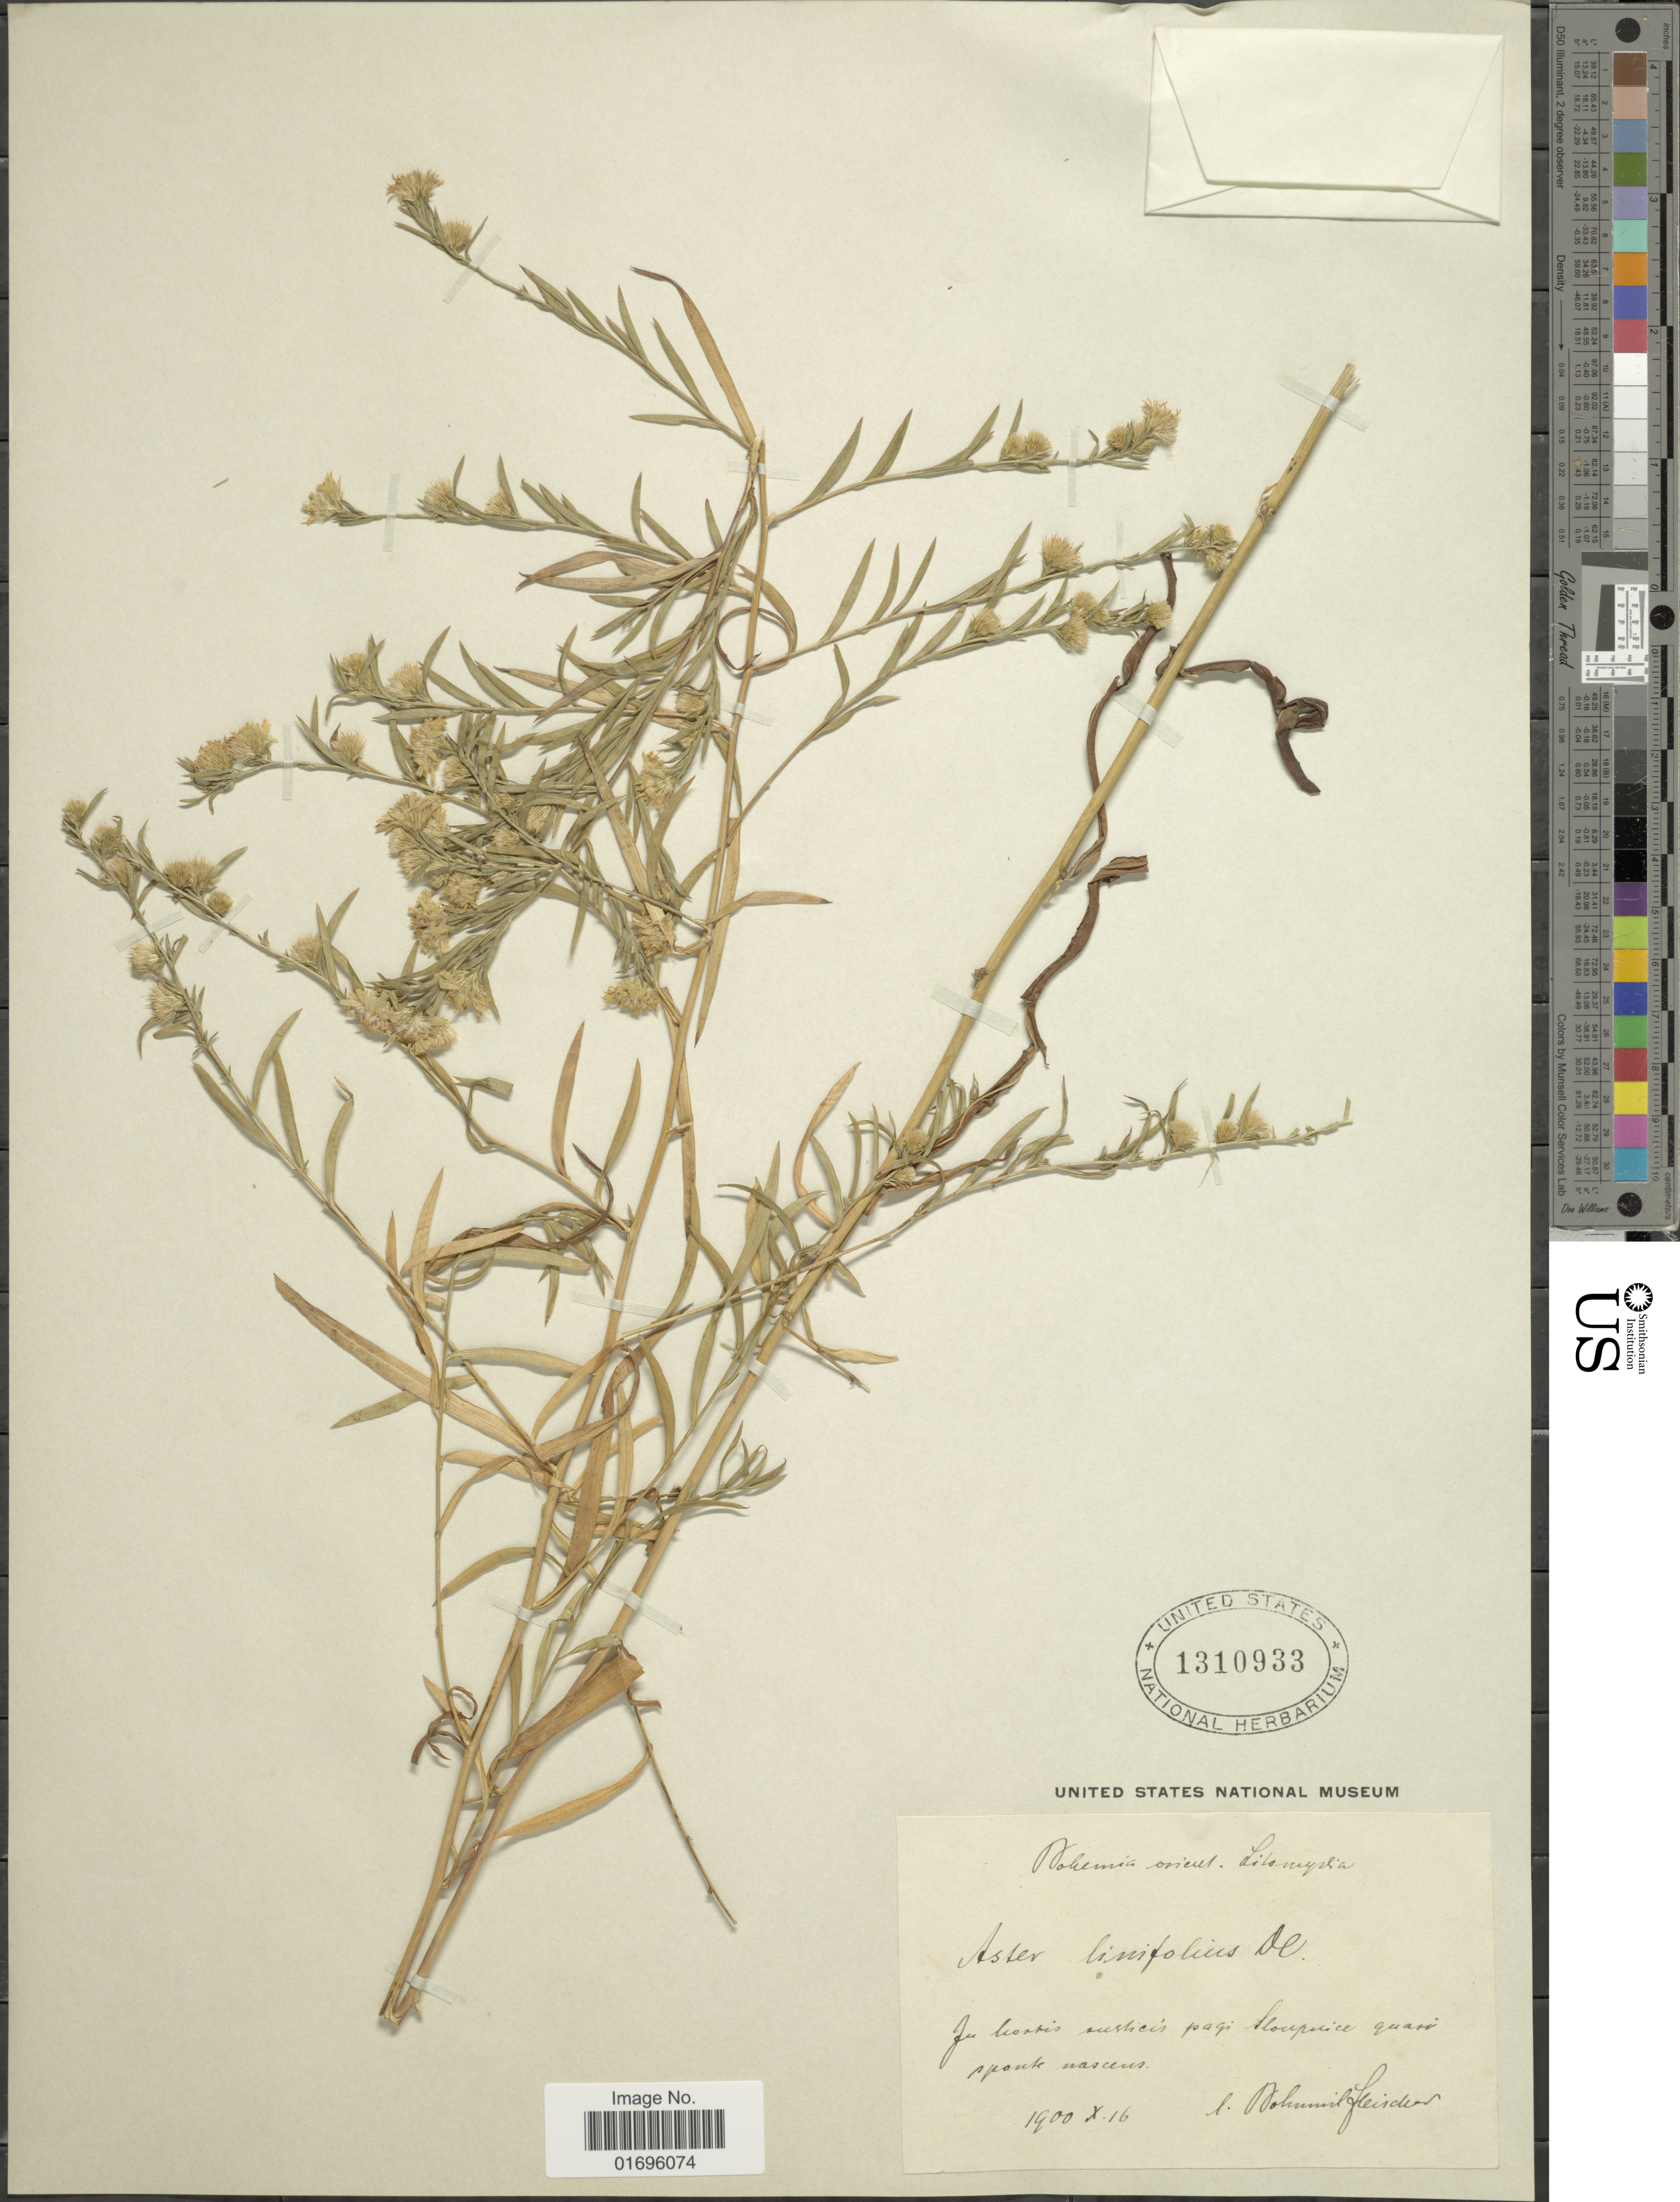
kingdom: Plantae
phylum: Tracheophyta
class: Magnoliopsida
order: Asterales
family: Asteraceae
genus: Aster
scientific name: Aster linifolius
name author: L.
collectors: B. Fleischer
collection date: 1900-10-16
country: Czechia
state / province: Pardubice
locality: Bohemia orient. Lilomyslia. In hortis austicis pagi Sloupuice quari sponte masceus [interpreted]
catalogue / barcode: US 1310933